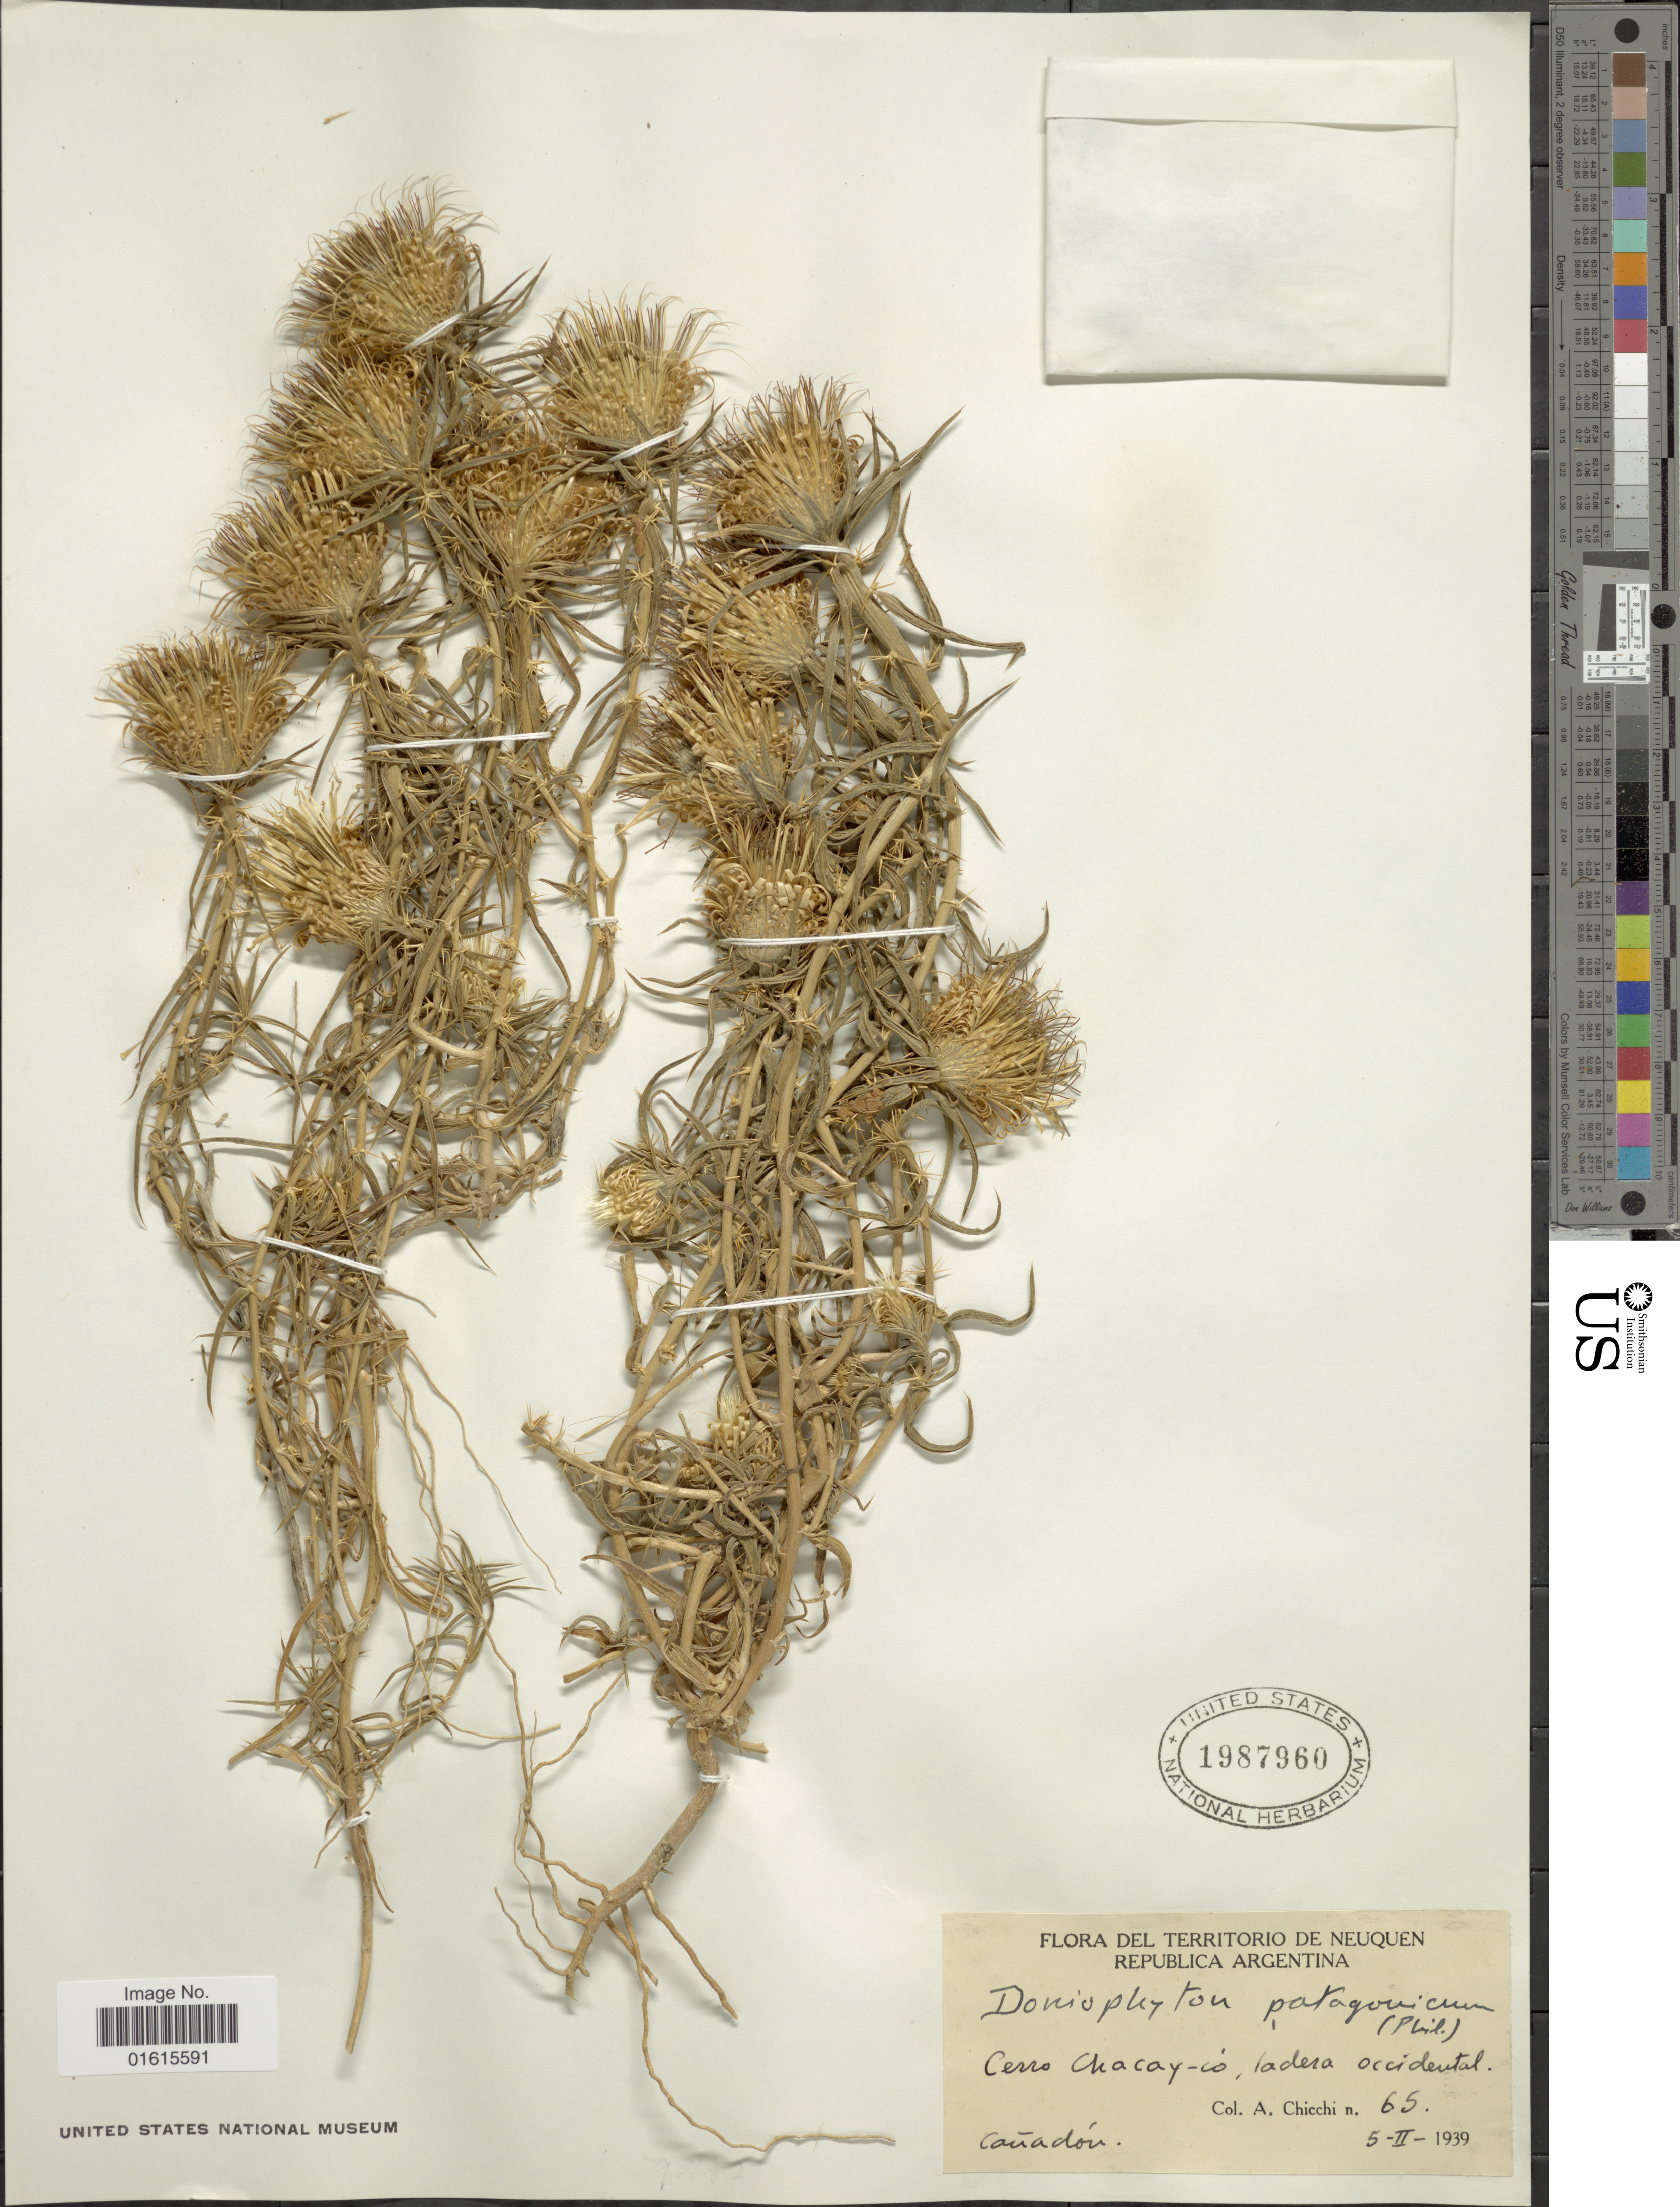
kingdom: Plantae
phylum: Tracheophyta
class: Magnoliopsida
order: Asterales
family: Asteraceae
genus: Doniophyton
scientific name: Doniophyton patagonicum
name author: (Phil.) Cabrera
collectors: A. Chicchi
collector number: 65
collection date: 1939-02-05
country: Argentina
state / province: Neuquen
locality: Cerro Chacay-io, ladera occidental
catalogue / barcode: US 1987960